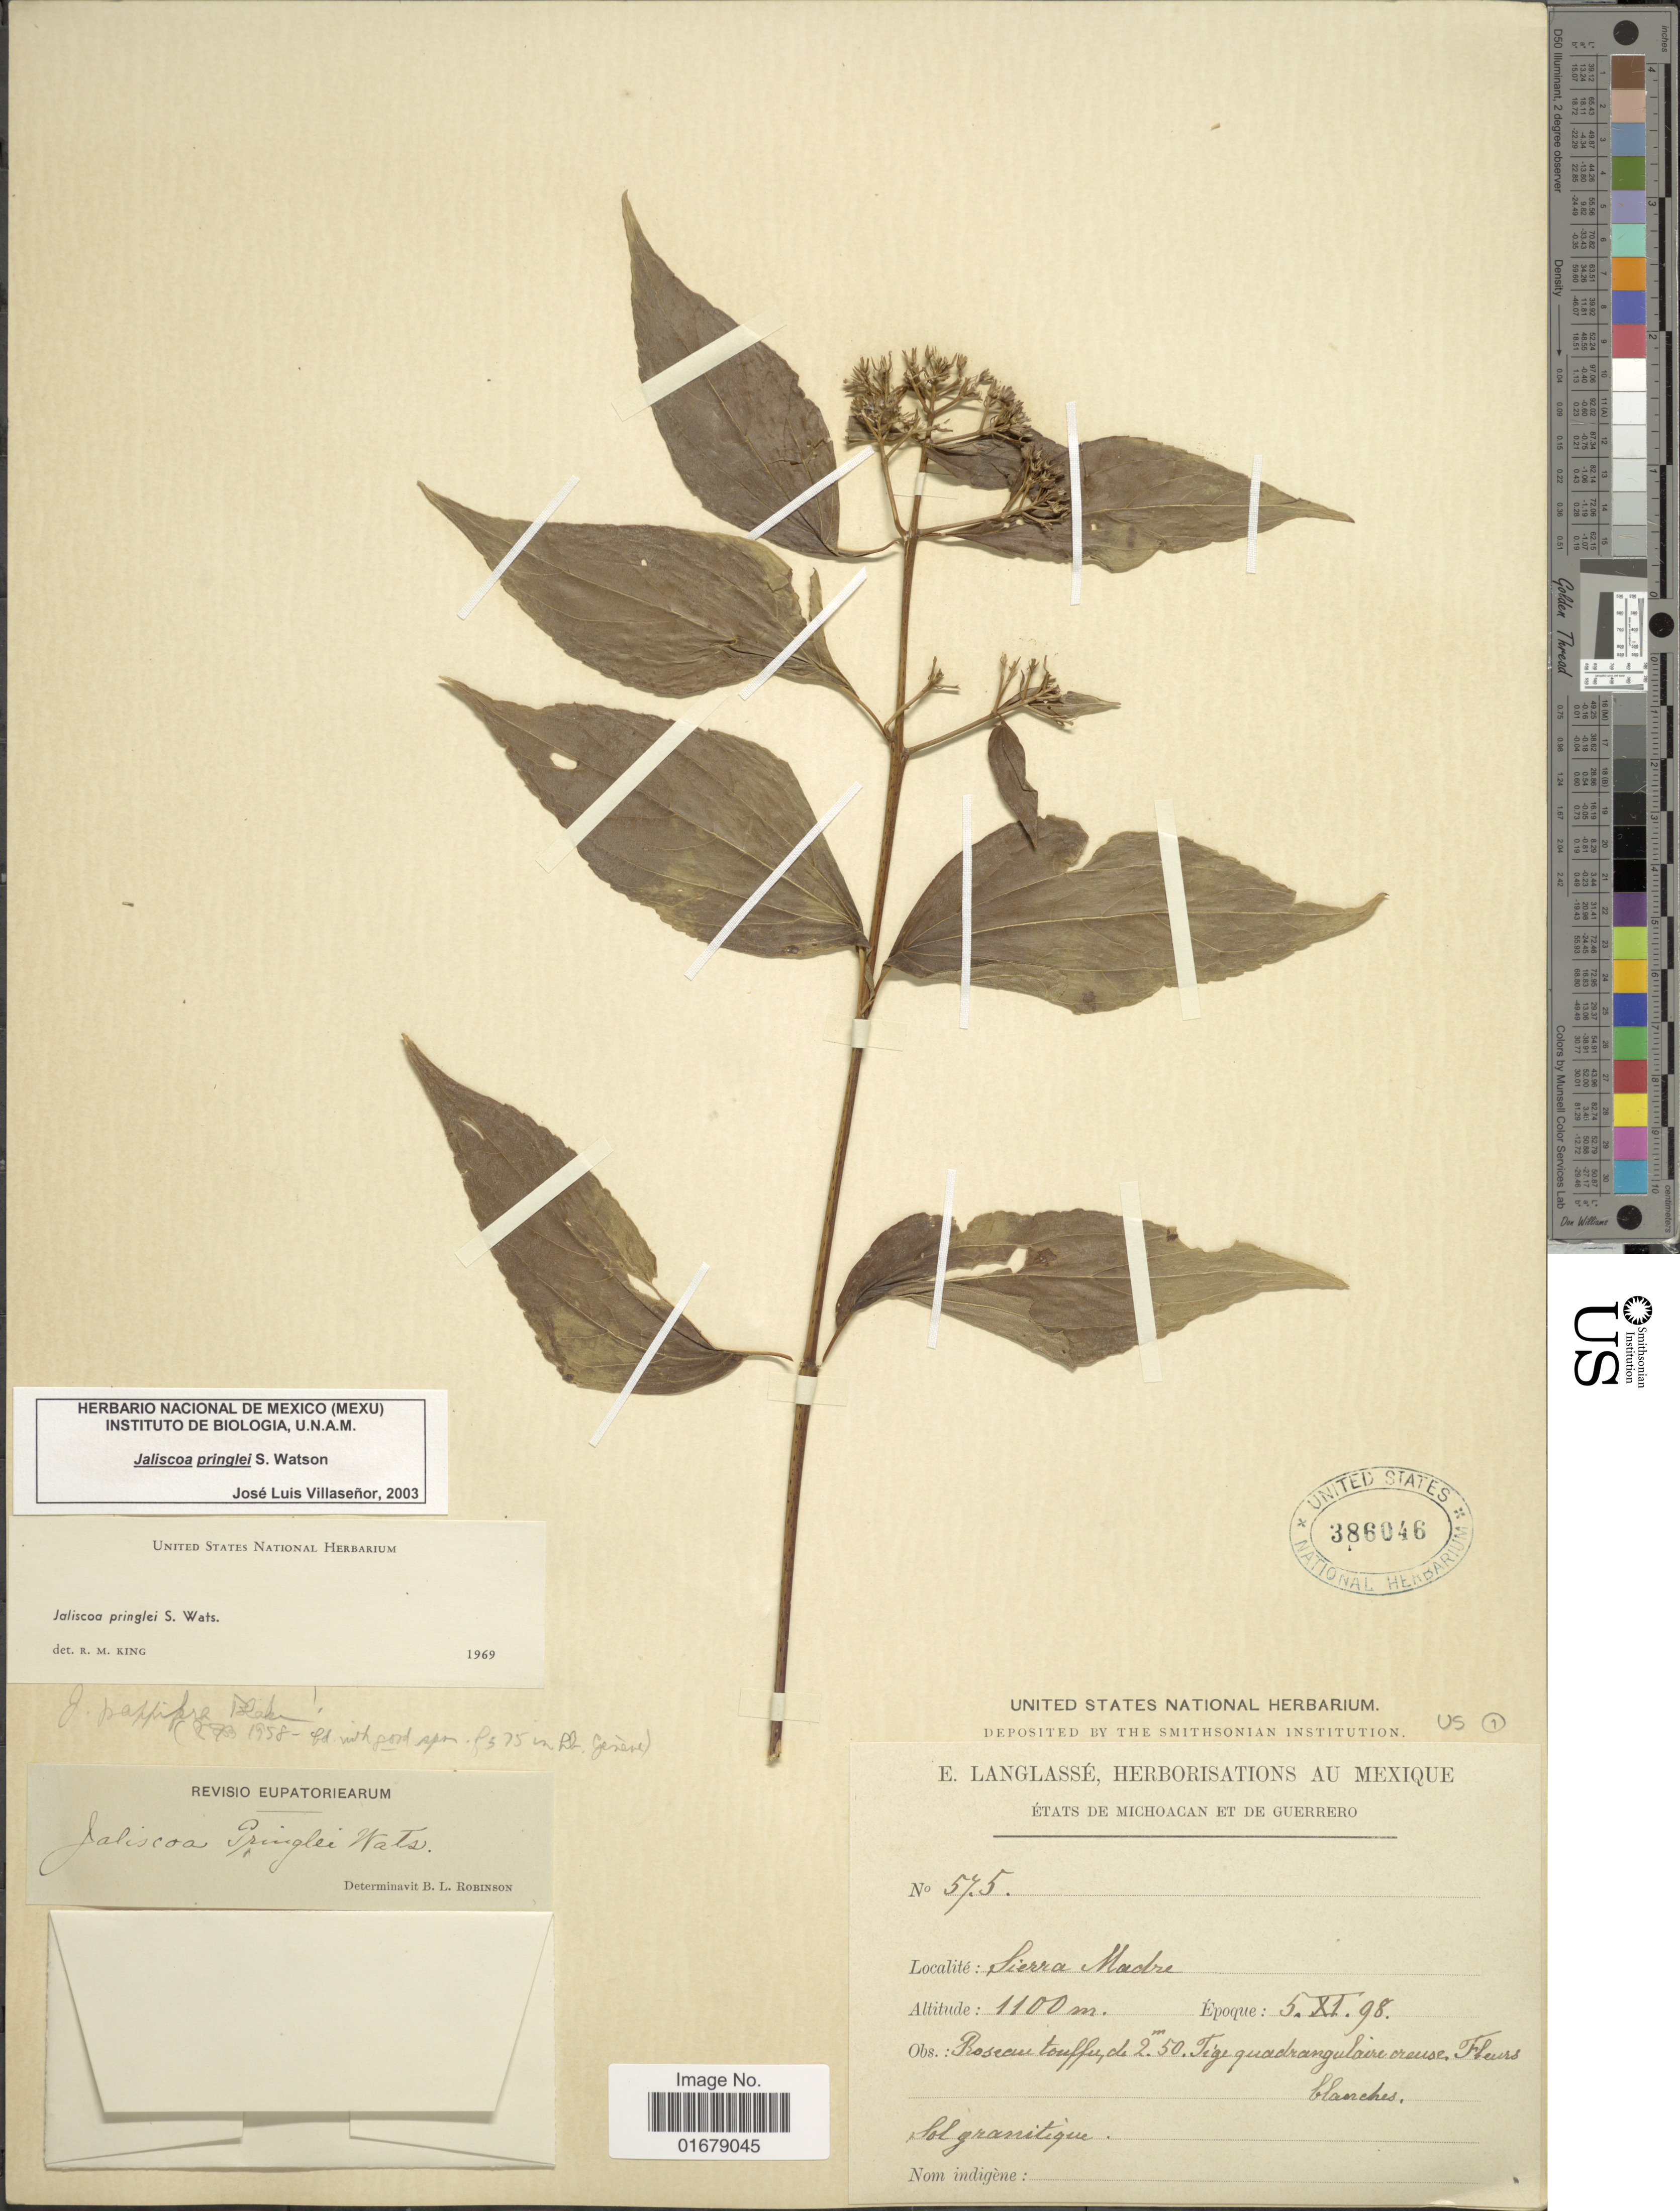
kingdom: Plantae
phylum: Tracheophyta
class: Magnoliopsida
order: Asterales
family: Asteraceae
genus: Jaliscoa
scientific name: Jaliscoa pringlei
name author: S. Watson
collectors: E. Langlassé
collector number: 575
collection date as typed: Transcribed d/m/y: 5/11/98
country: Mexico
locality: Mexique. Etats de Michoacan et de Guerrero. Sierra Madre.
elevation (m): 1100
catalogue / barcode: US 386046